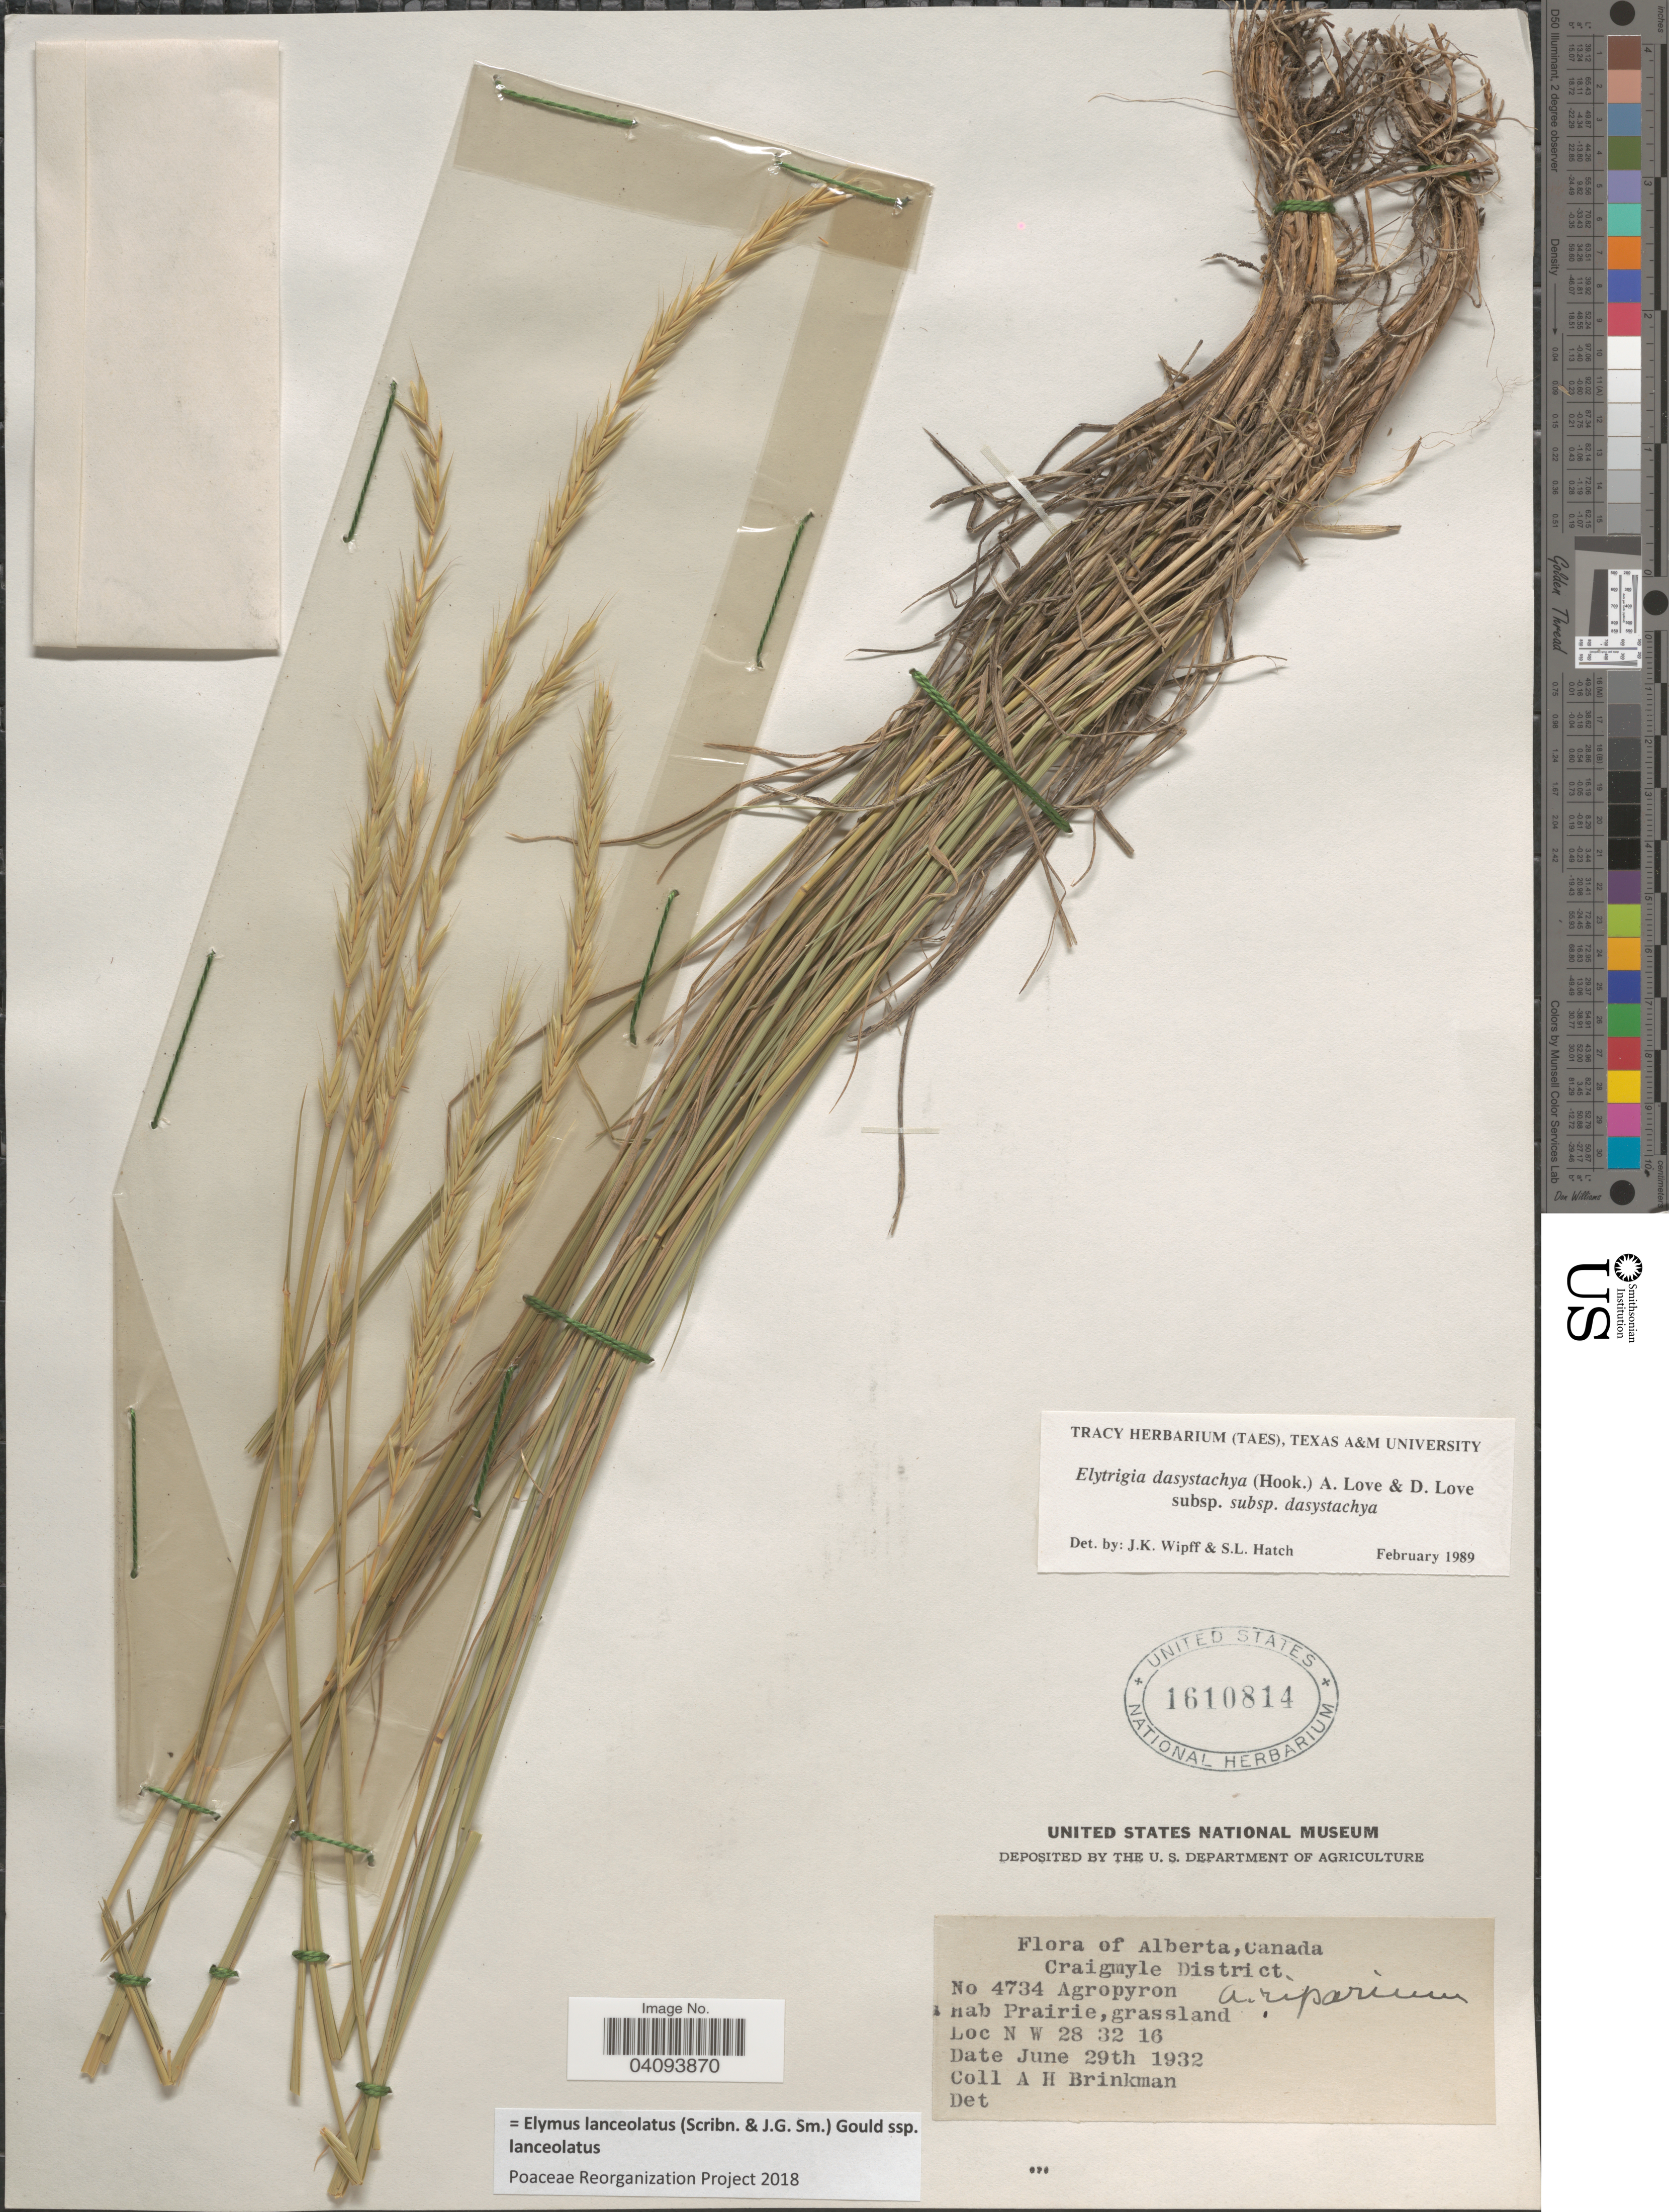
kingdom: Plantae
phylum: Tracheophyta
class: Liliopsida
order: Poales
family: Poaceae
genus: Elymus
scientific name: Elymus lanceolatus subsp. lanceolatus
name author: (Scribn. & J.G. Sm.) Gould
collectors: A. Brinkman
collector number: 4734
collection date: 1932-06-29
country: Canada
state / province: Alberta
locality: Craigmyle District. N W 28 32 16.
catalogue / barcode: US 1610814